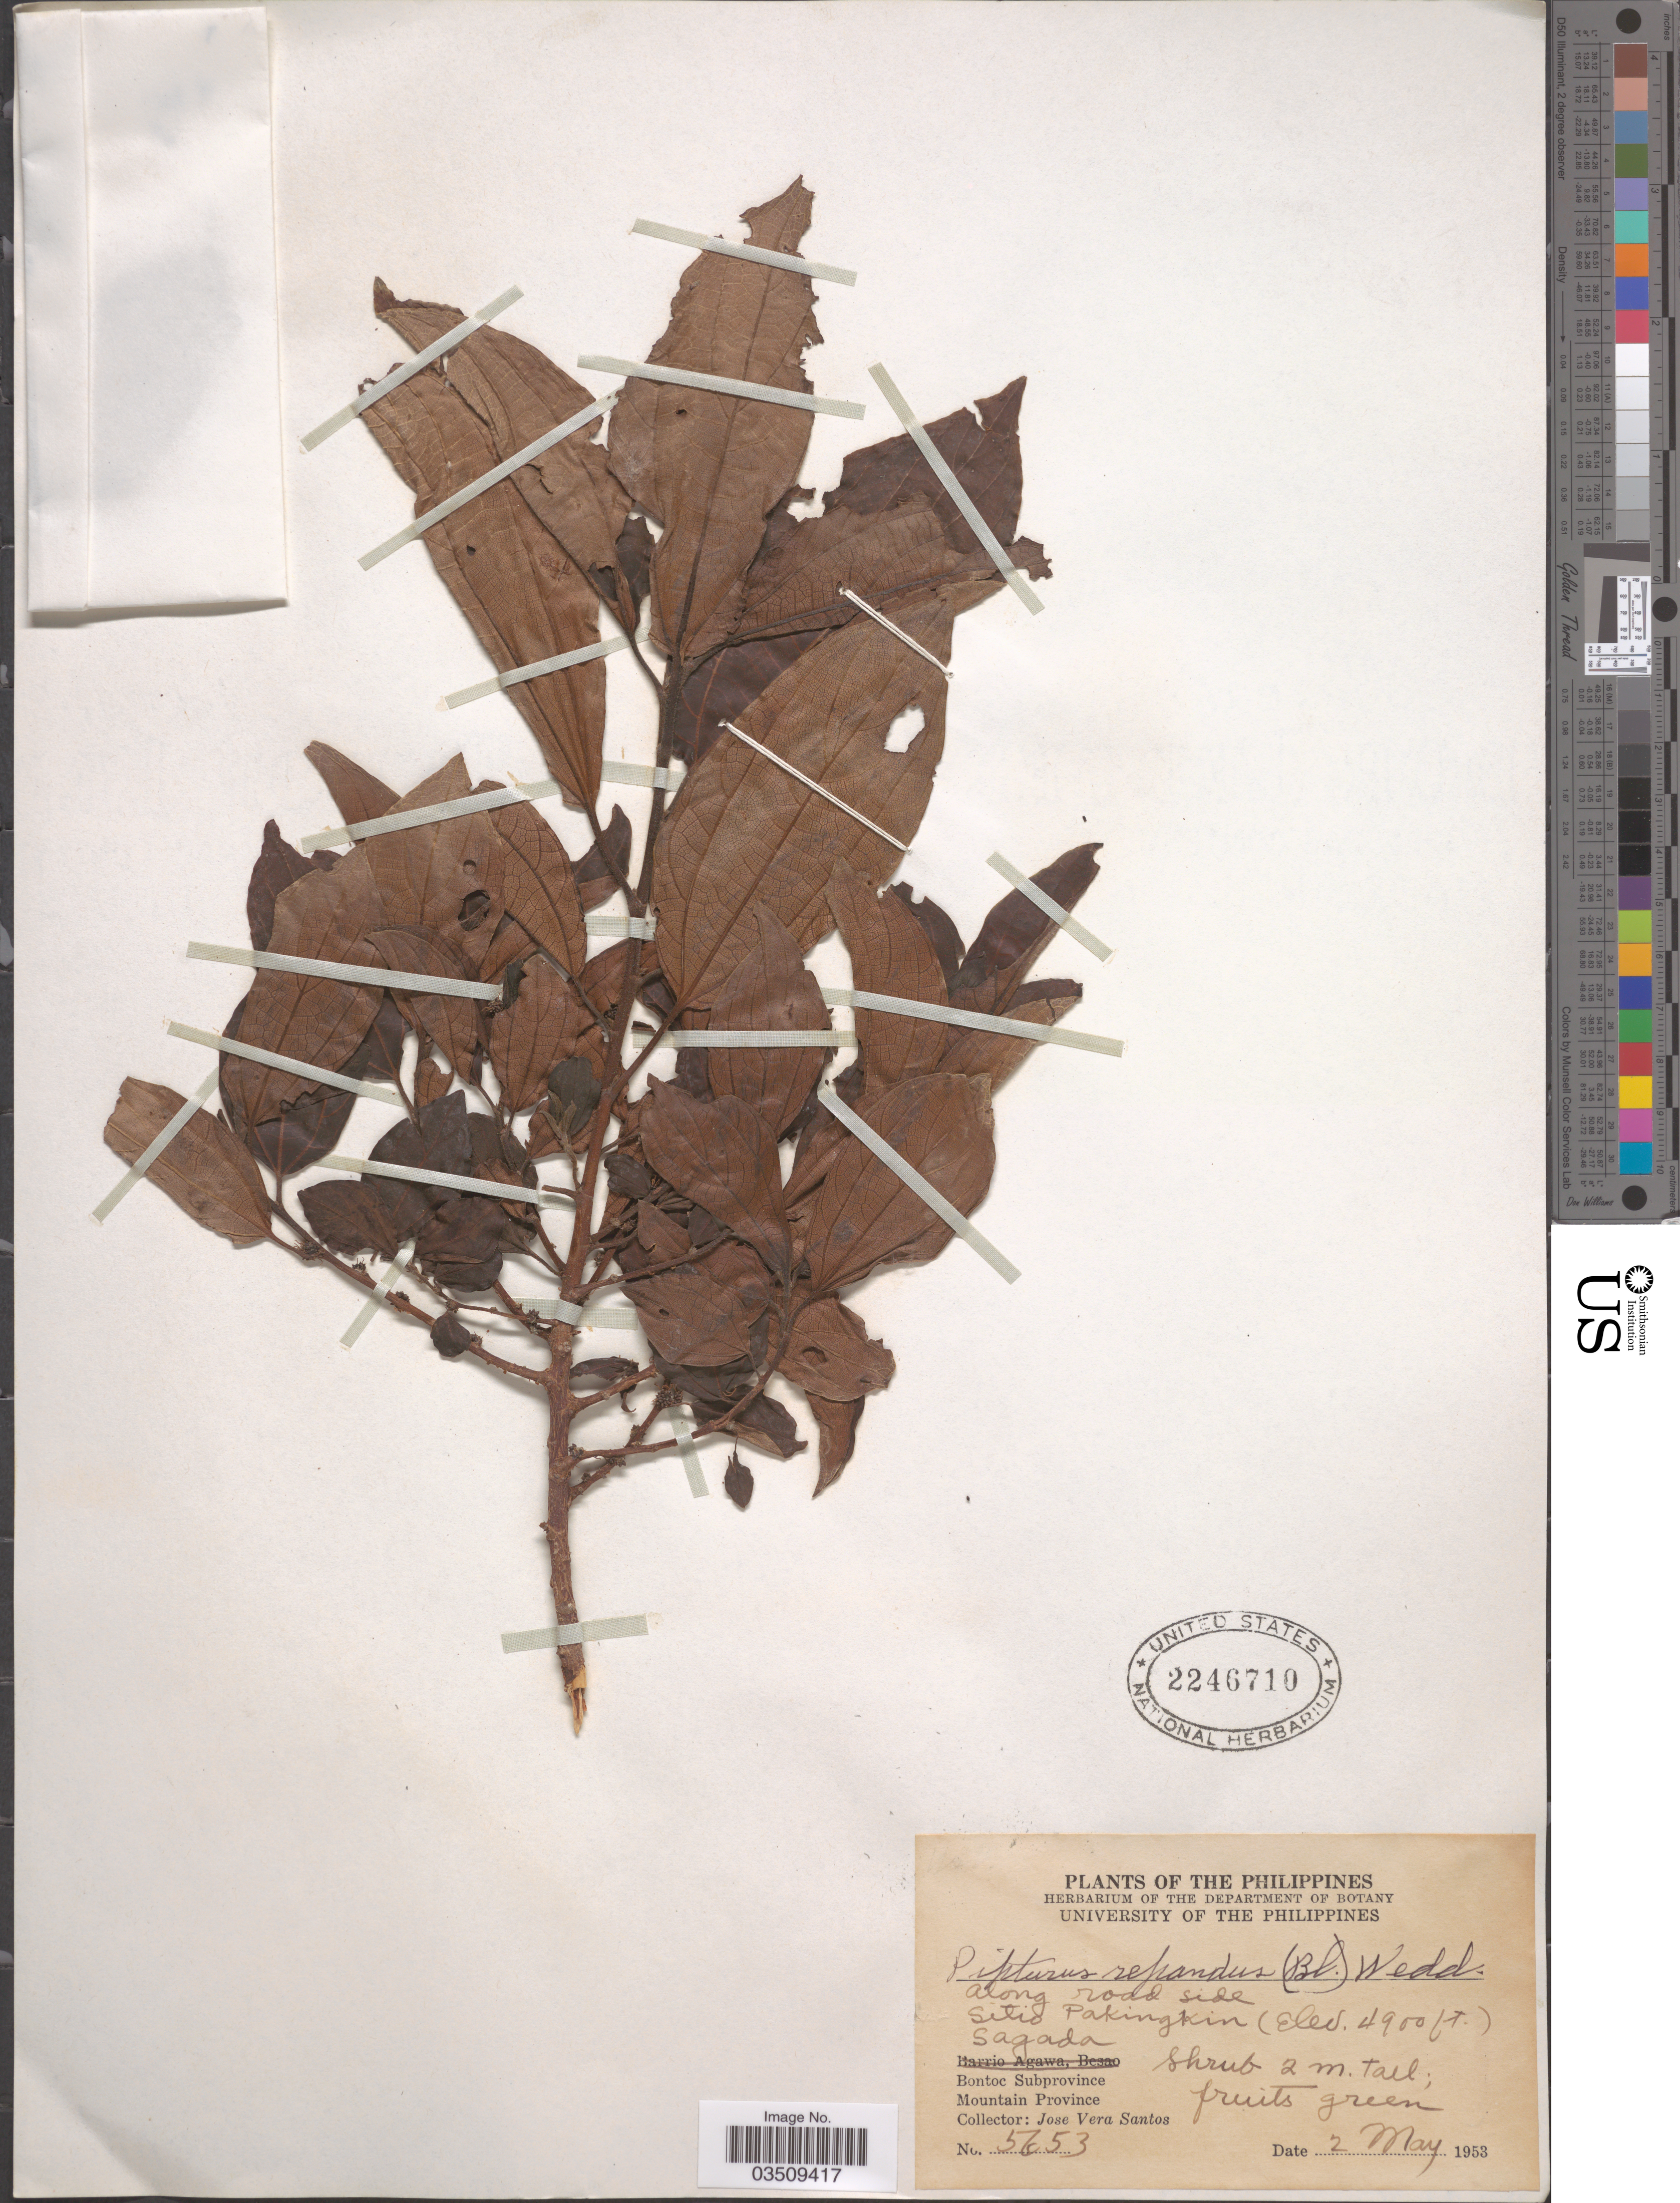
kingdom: Plantae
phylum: Tracheophyta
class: Magnoliopsida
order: Rosales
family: Urticaceae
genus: Nothocnide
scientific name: Nothocnide repanda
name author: (Blume) Blume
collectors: J. Santos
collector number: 5653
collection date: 1953-05-02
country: Philippines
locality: Sitio Pakingkin. Sagada. Bontoc Subprovince. Mountain Province.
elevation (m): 1494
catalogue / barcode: US 2246710